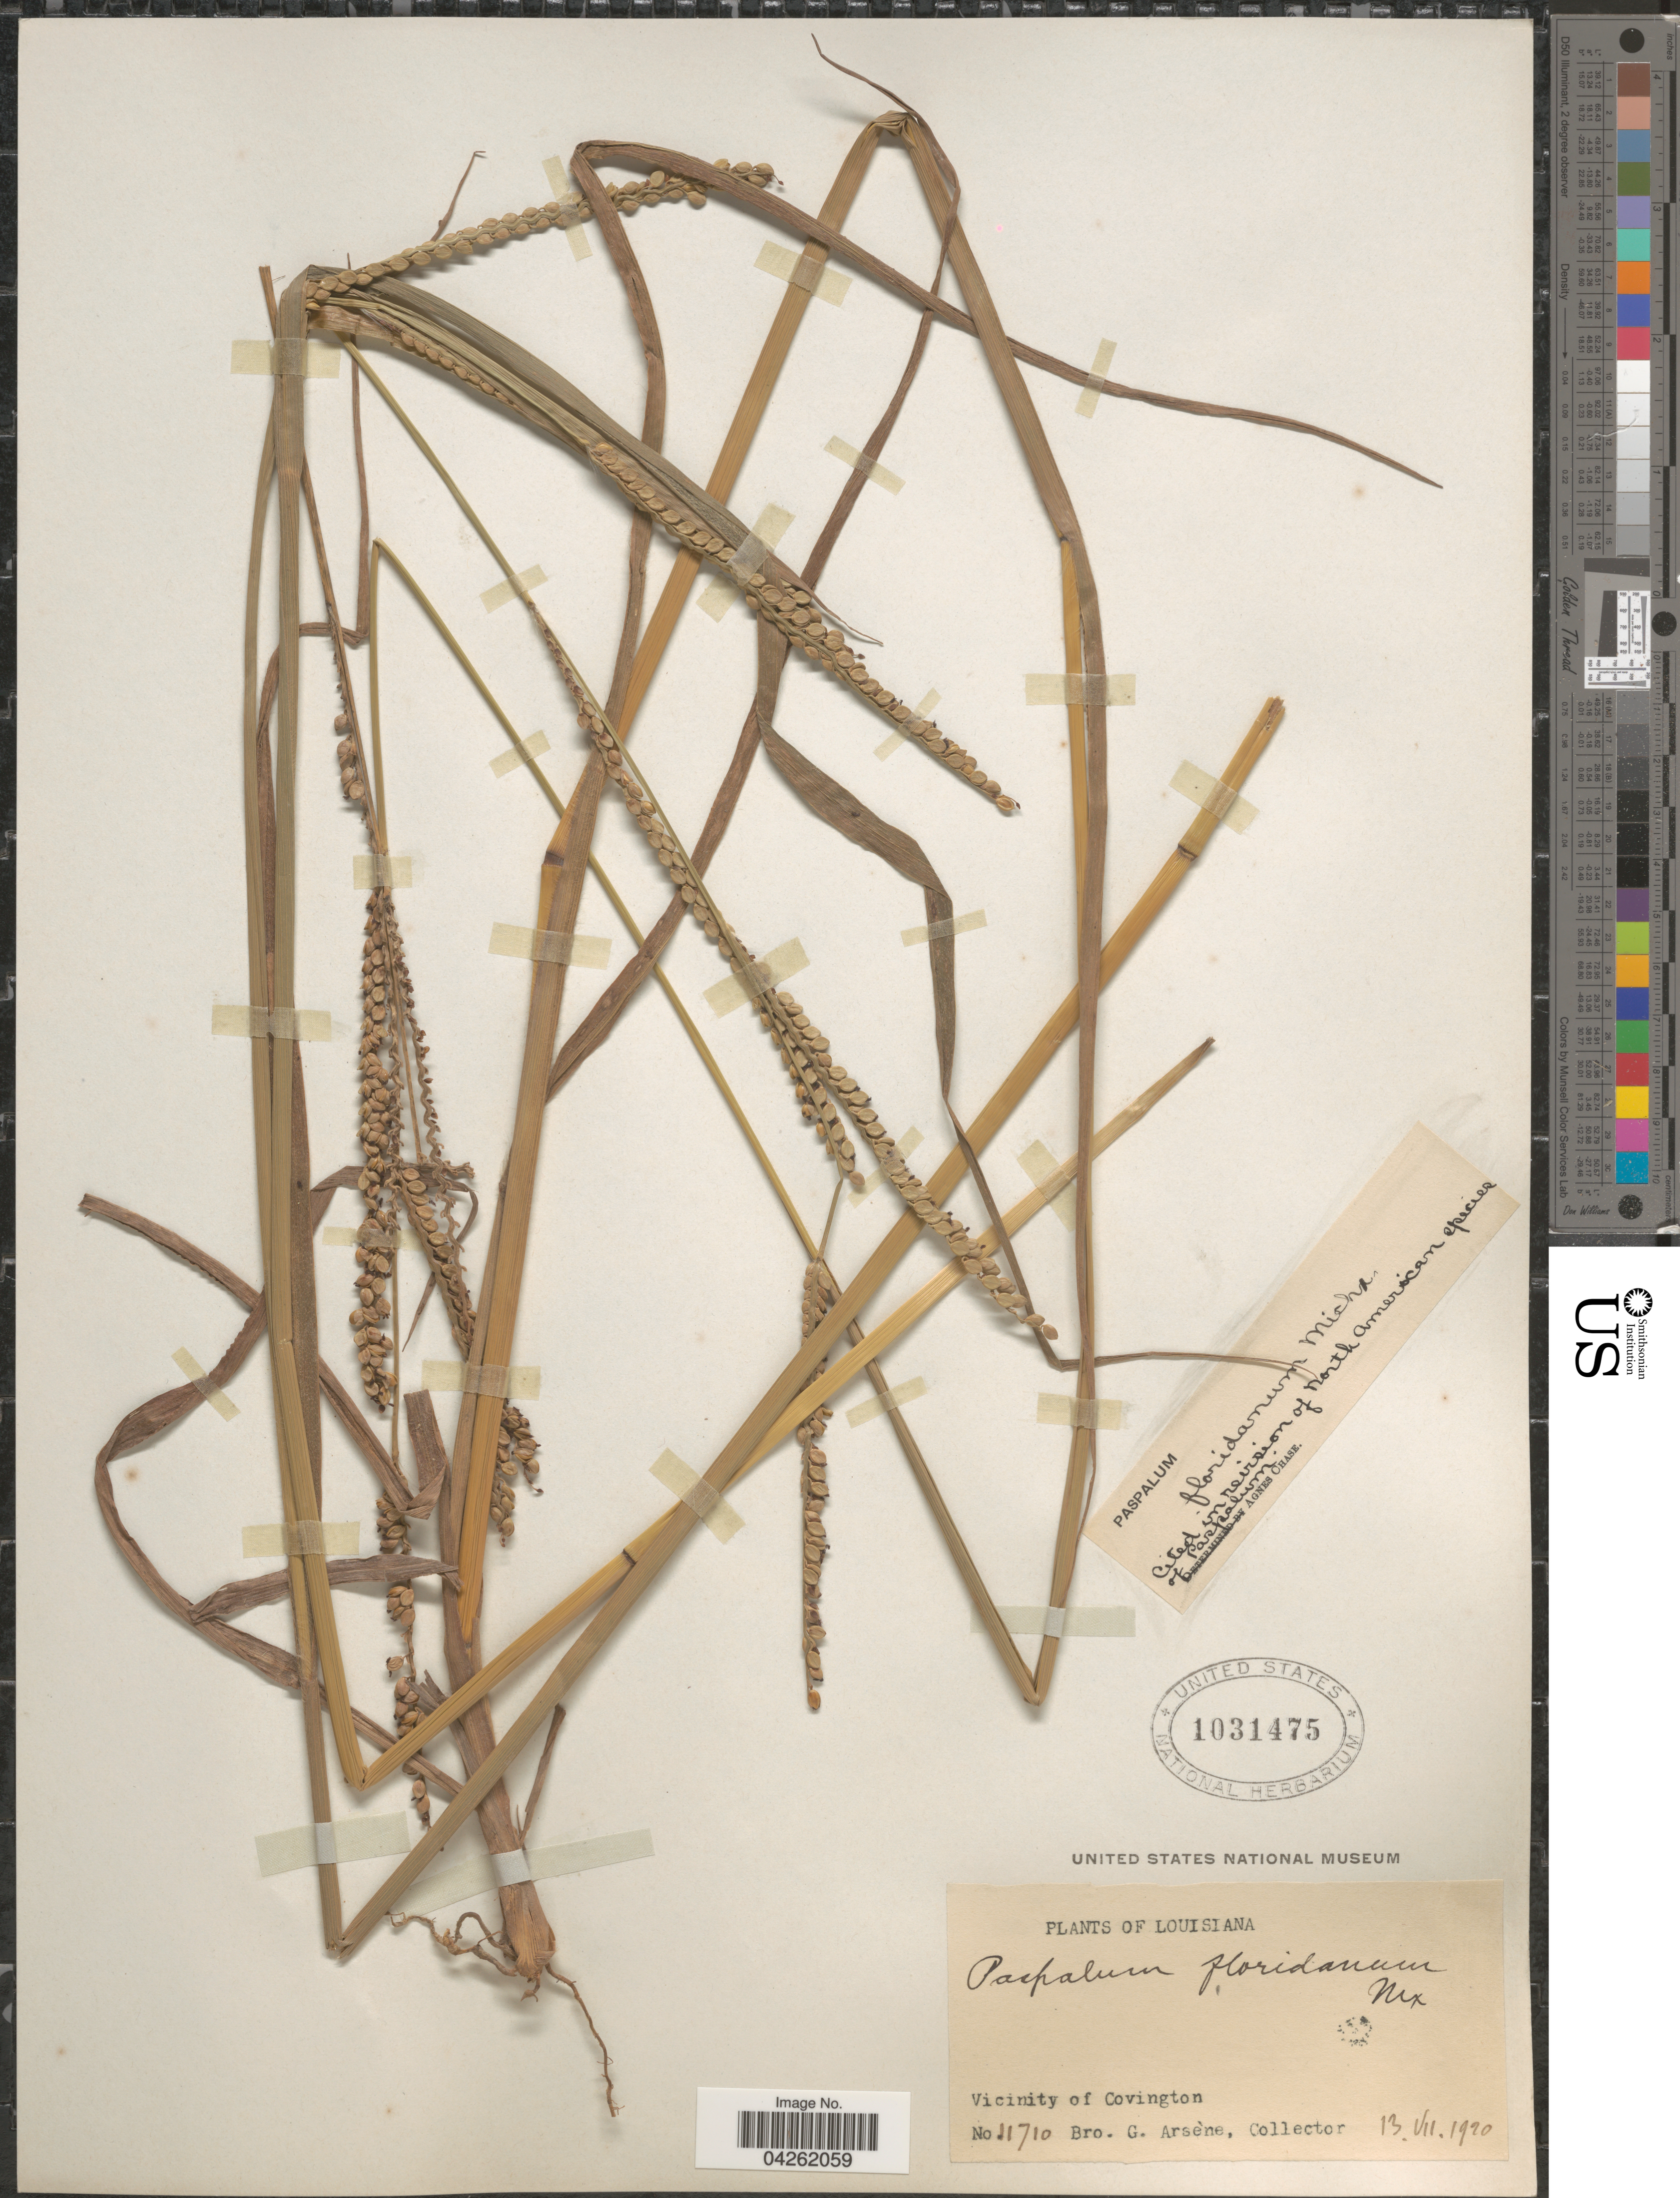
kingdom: Plantae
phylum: Tracheophyta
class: Liliopsida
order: Poales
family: Poaceae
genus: Paspalum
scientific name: Paspalum floridanum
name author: Michx.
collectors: Bro. G. Arsène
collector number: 11710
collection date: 1920-07-13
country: United States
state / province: Louisiana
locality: Vicinity of Covington.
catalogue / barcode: US 1031475